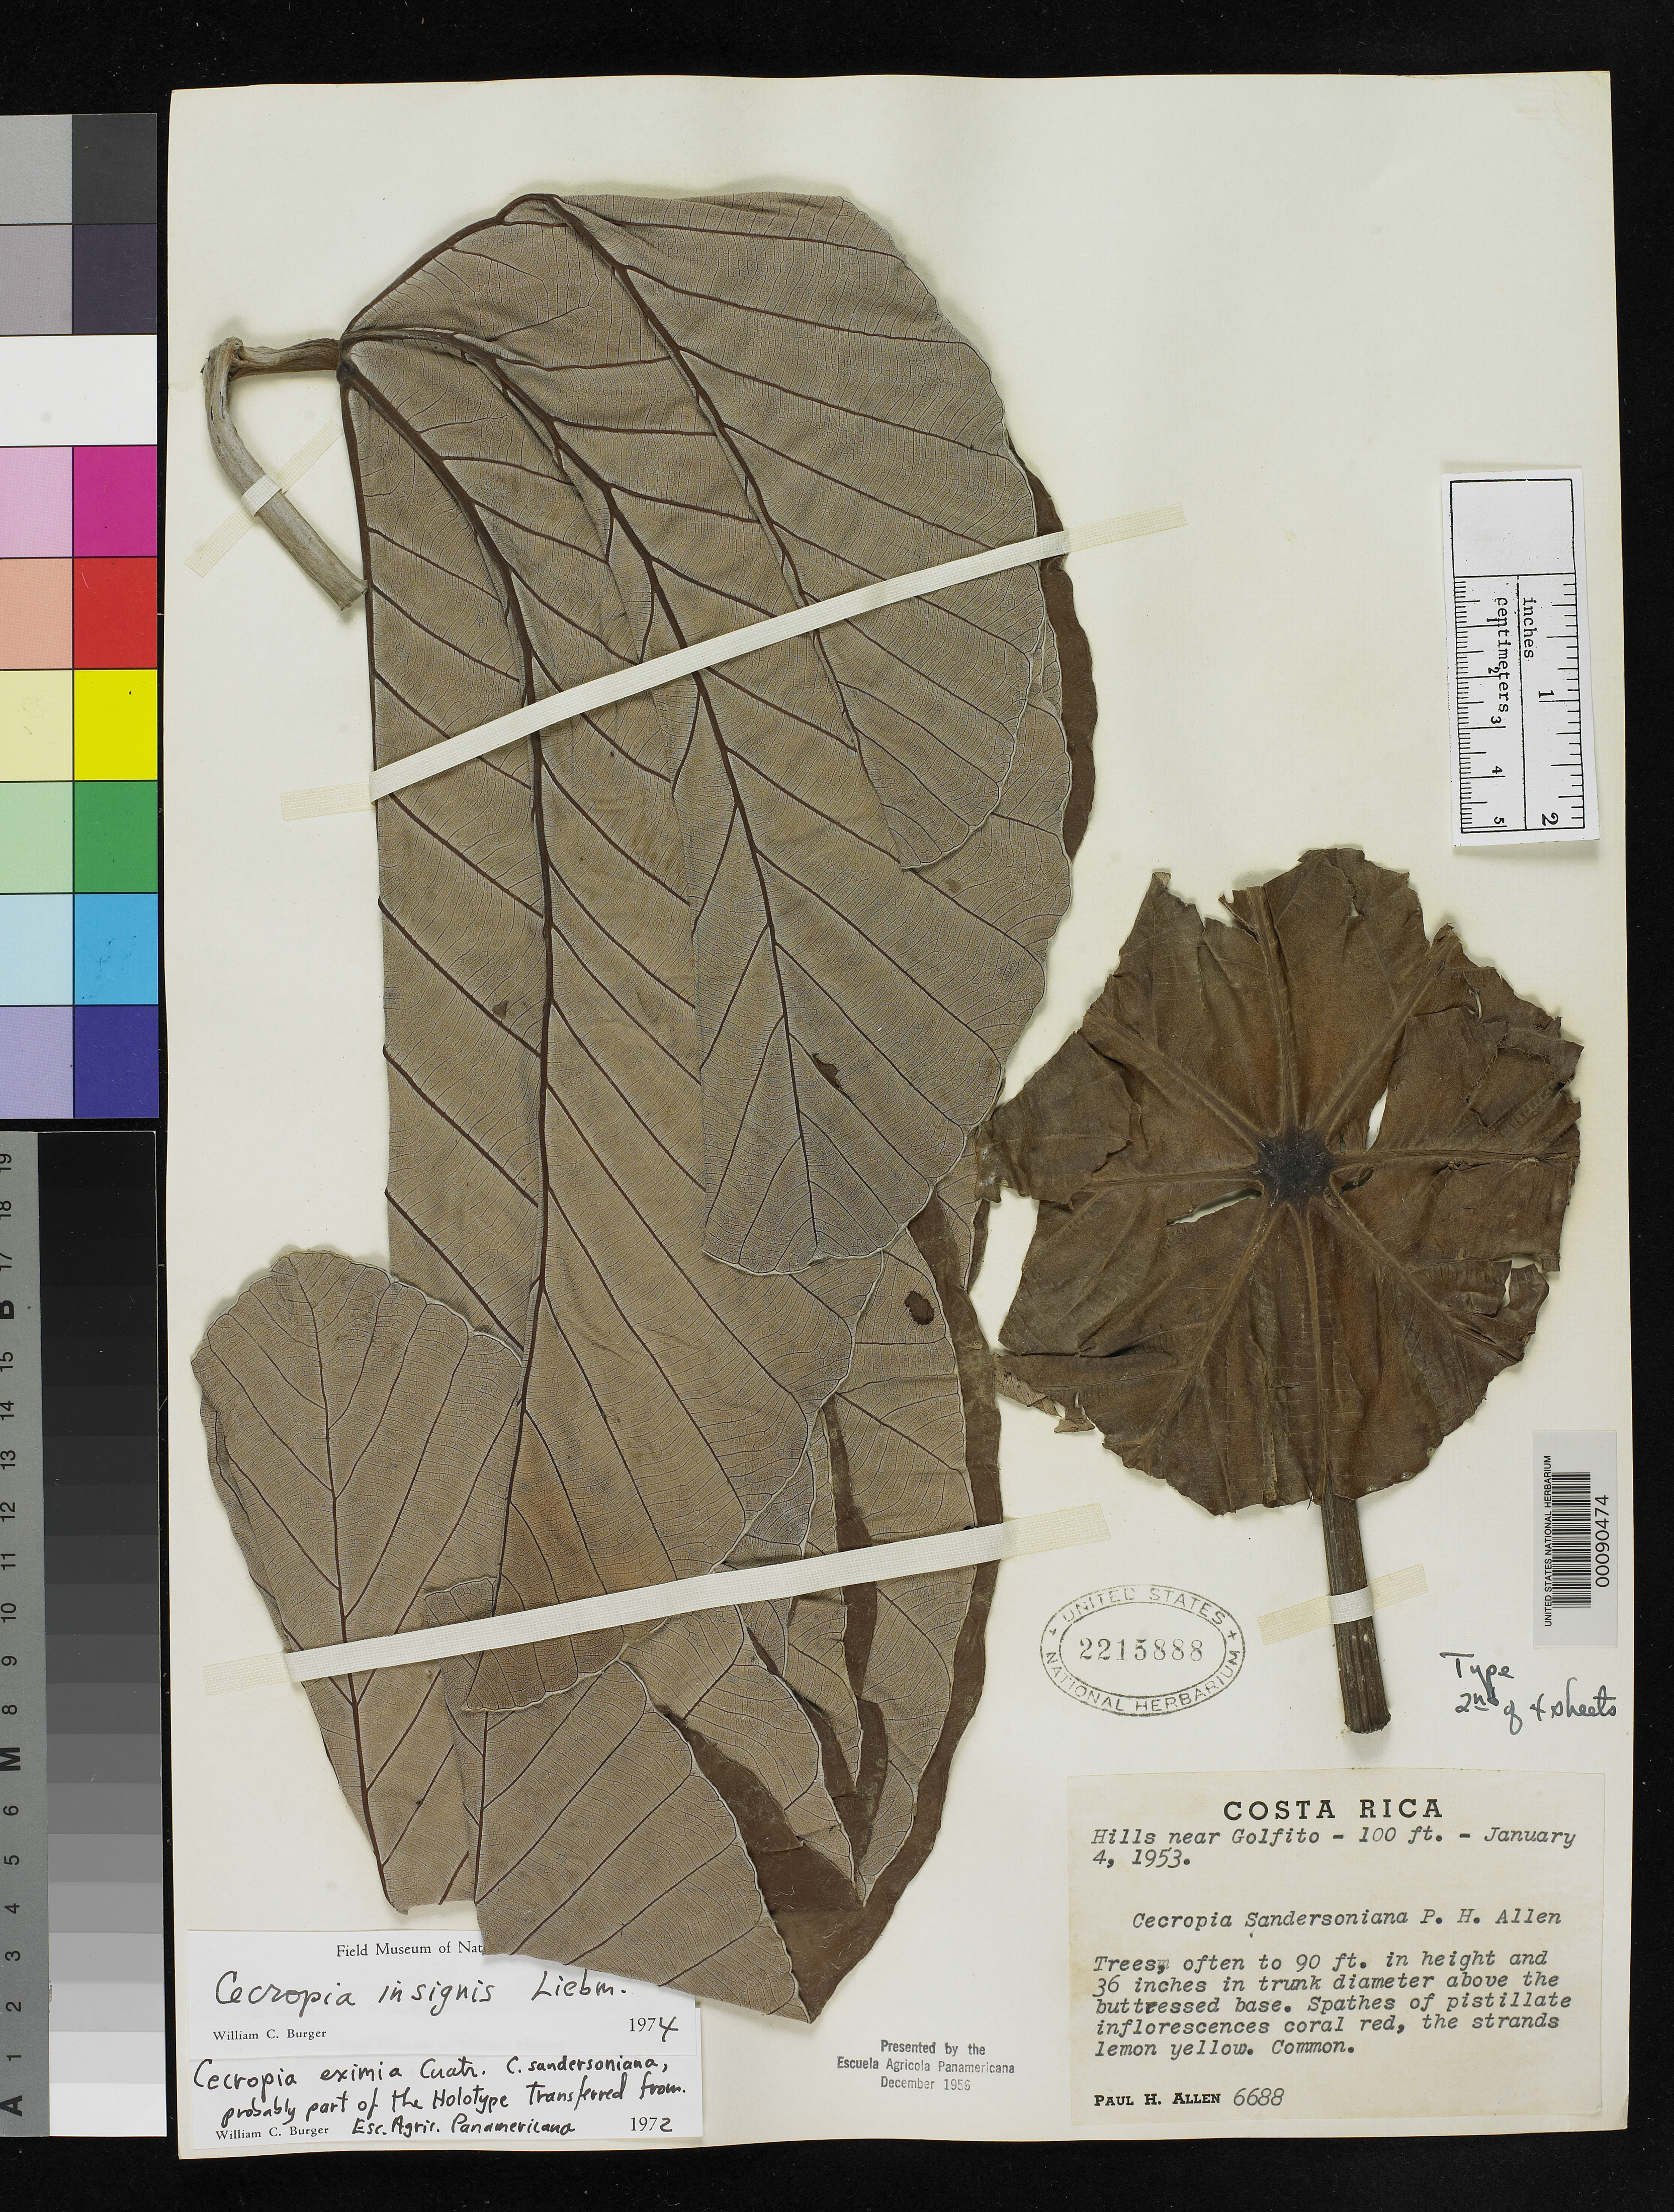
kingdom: Plantae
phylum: Tracheophyta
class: Magnoliopsida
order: Rosales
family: Urticaceae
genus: Cecropia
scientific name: Cecropia sandersoniana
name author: P.H. Allen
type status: Holotype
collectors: P. H. Allen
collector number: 6688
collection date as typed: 04 Jan 1953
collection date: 1953-01-04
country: Costa Rica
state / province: Puntarenas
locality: Hills near Golfito.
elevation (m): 30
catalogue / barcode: US 2215888